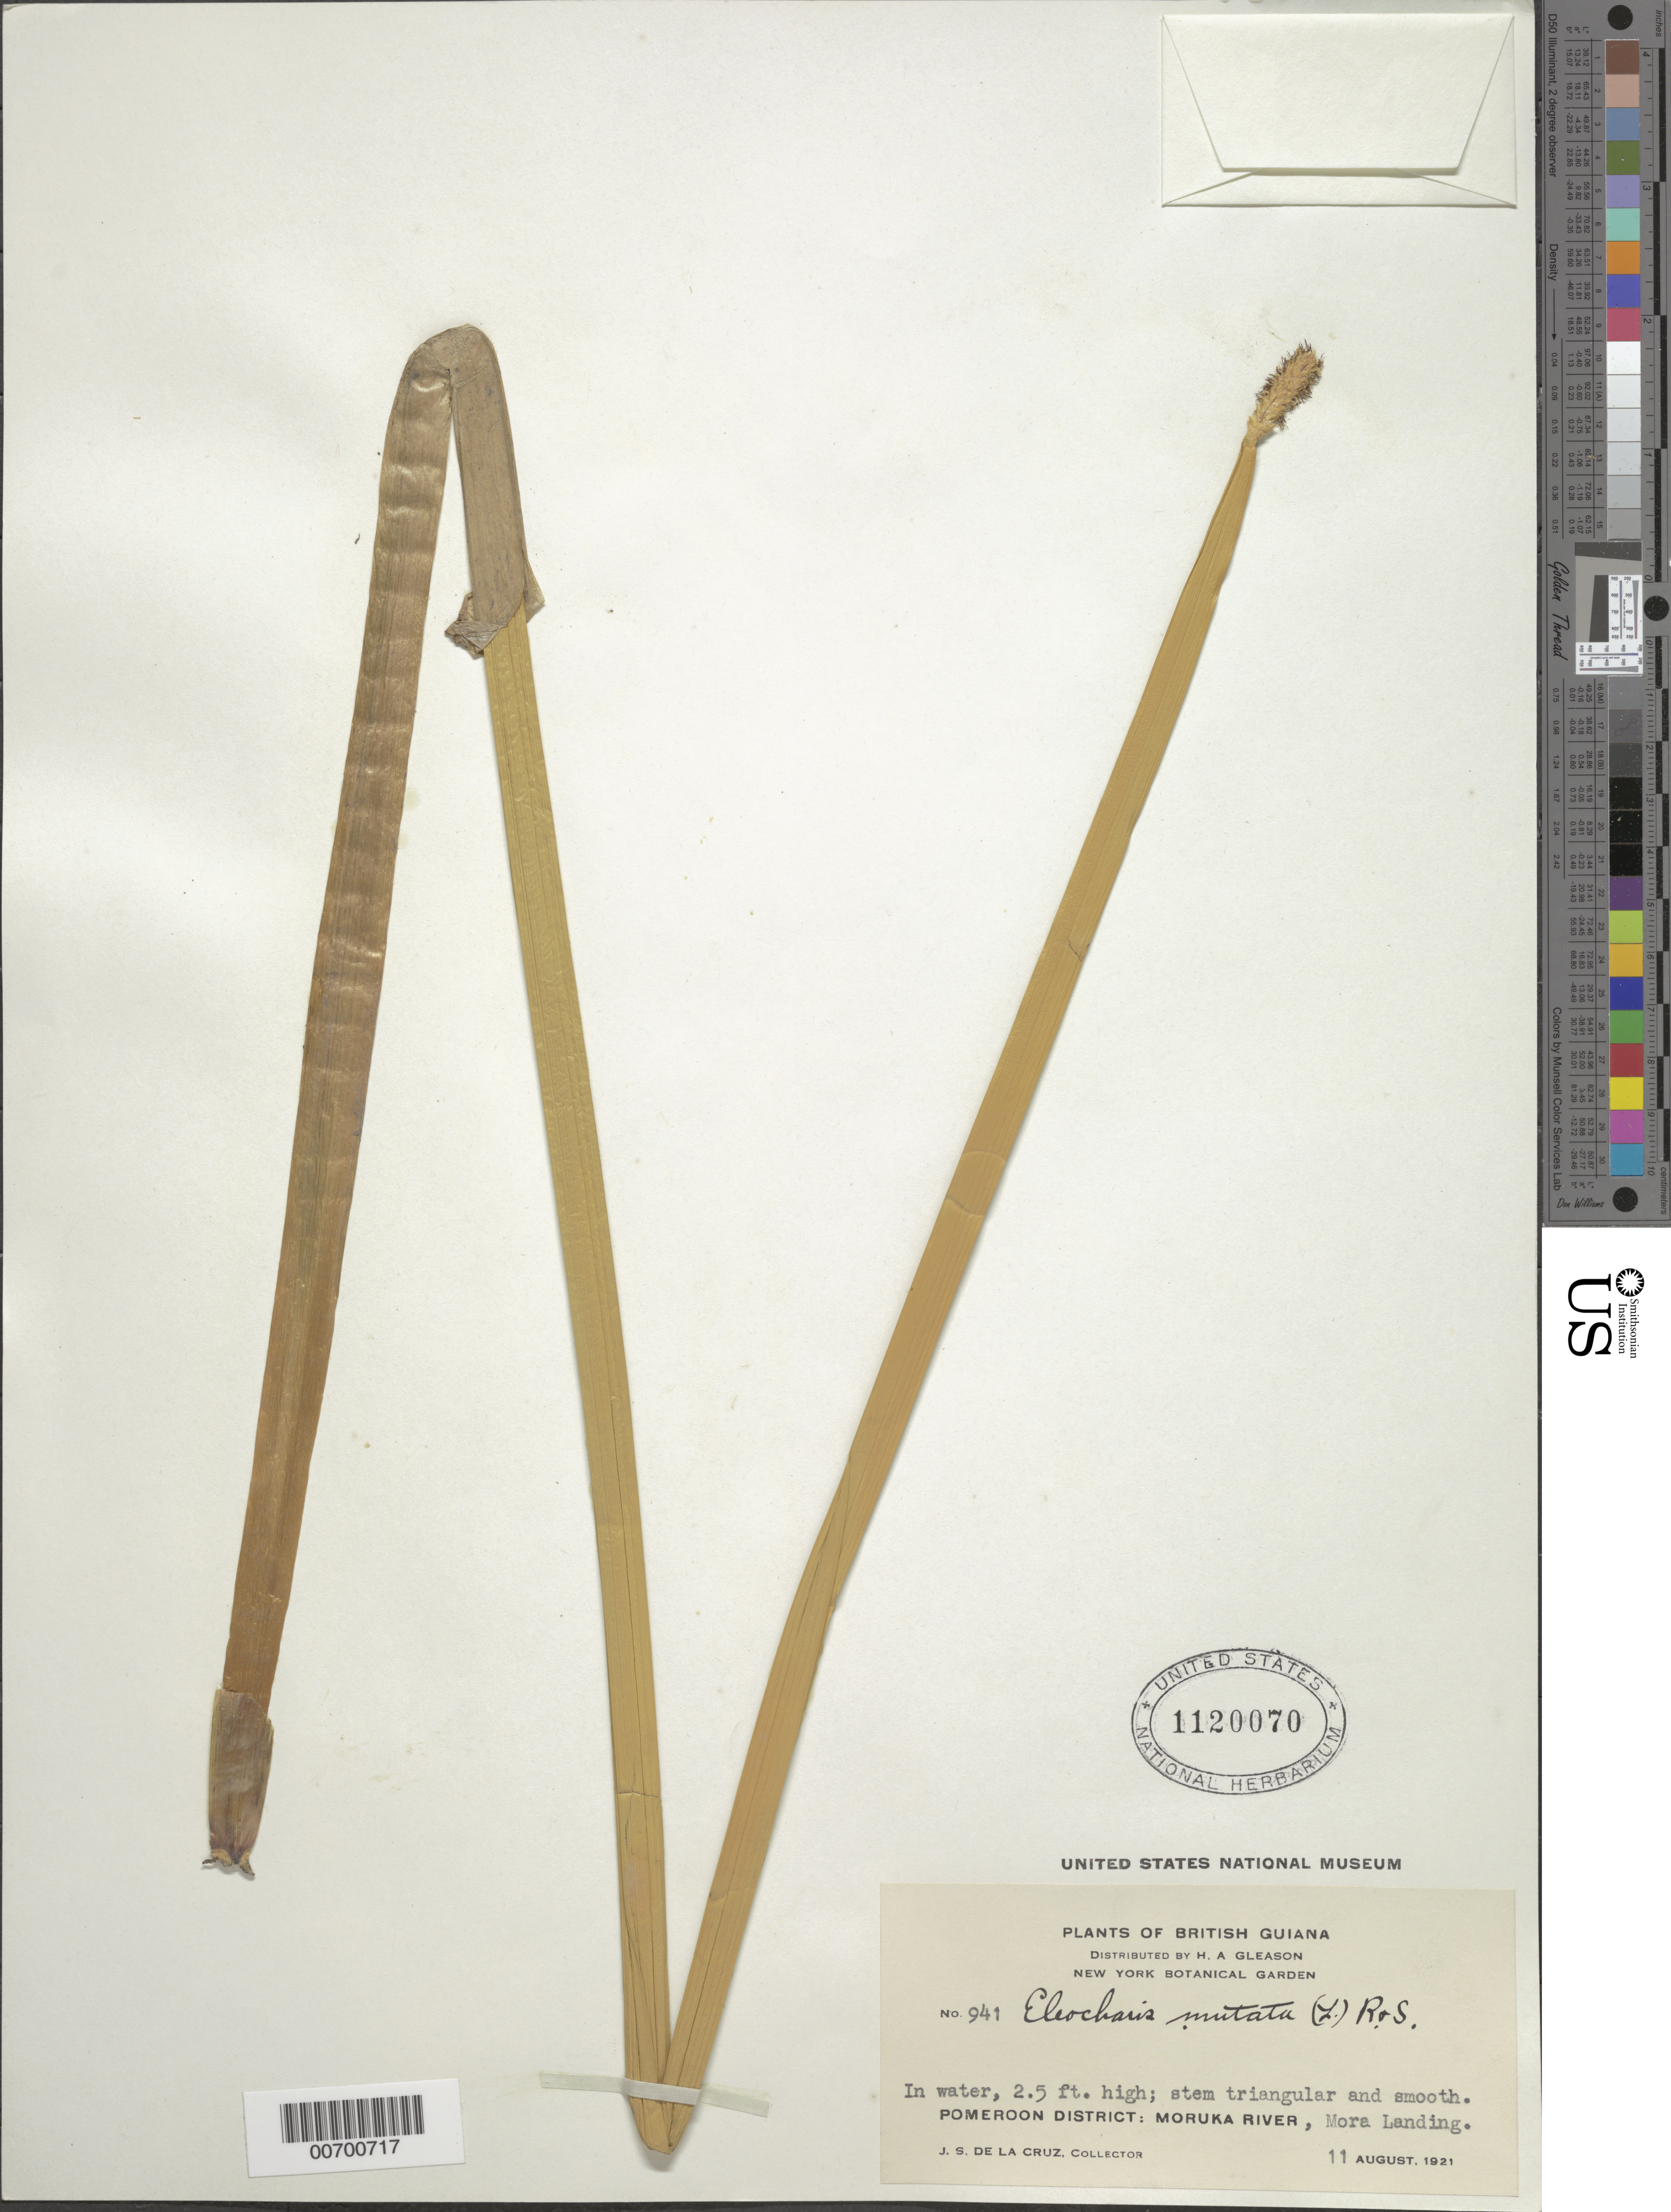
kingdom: Plantae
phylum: Tracheophyta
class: Liliopsida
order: Poales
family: Cyperaceae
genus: Eleocharis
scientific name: Eleocharis mutata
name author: (L.) Roem. & Schult.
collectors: J. S. de la Cruz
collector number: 941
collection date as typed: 11-Aug-21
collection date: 1921-08-11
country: Guyana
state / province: Barima-Waini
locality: Mora Landing, Moruka R., Pomeroon Dist.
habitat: In water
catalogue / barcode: US 1120070